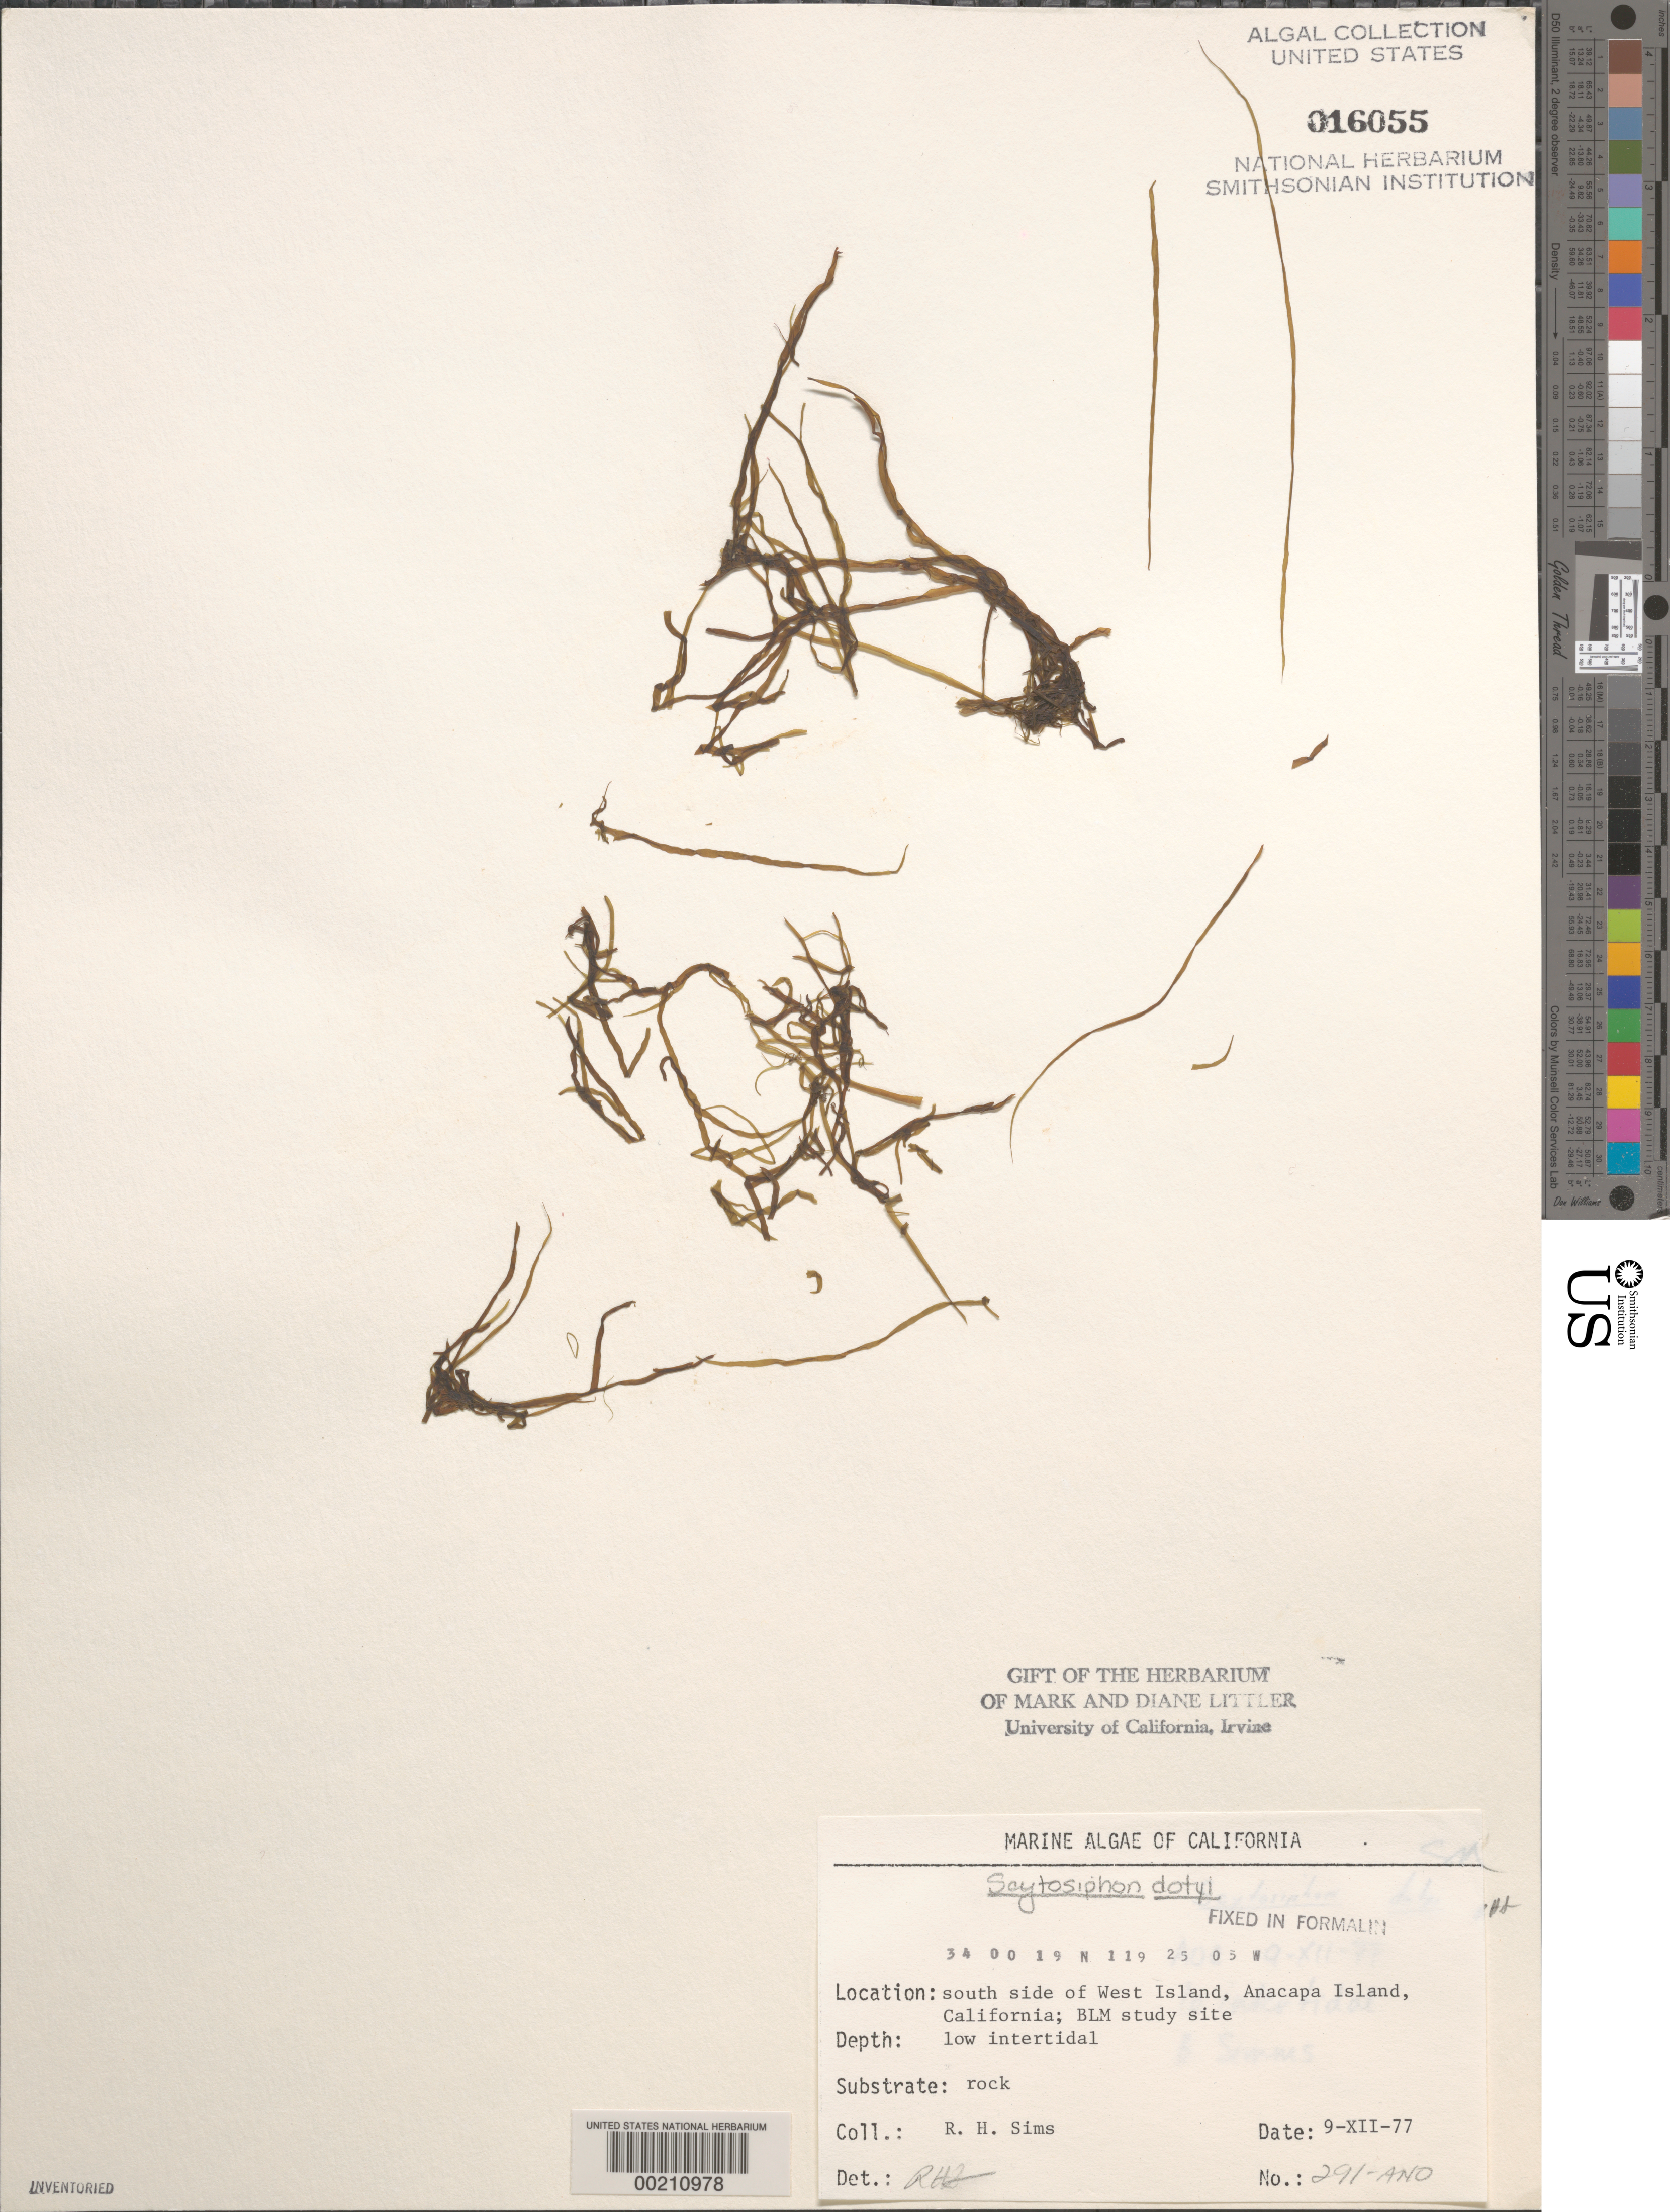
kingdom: Chromista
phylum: Ochrophyta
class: Phaeophyceae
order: Scytosiphonales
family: Scytosiphonaceae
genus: Scytosiphon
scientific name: Scytosiphon dotyi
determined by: Sims, Robert H.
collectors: R. H. Sims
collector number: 291-ANO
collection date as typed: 09 Dec 1977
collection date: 1977-12-09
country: United States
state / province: California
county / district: Ventura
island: Anacapa Island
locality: South side of west island, near Cat Rock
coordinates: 34 00 19 N, 119 25 05 W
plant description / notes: BLM-SOCALBIGHT Rocky Intertidal Survey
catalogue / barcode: US 16055